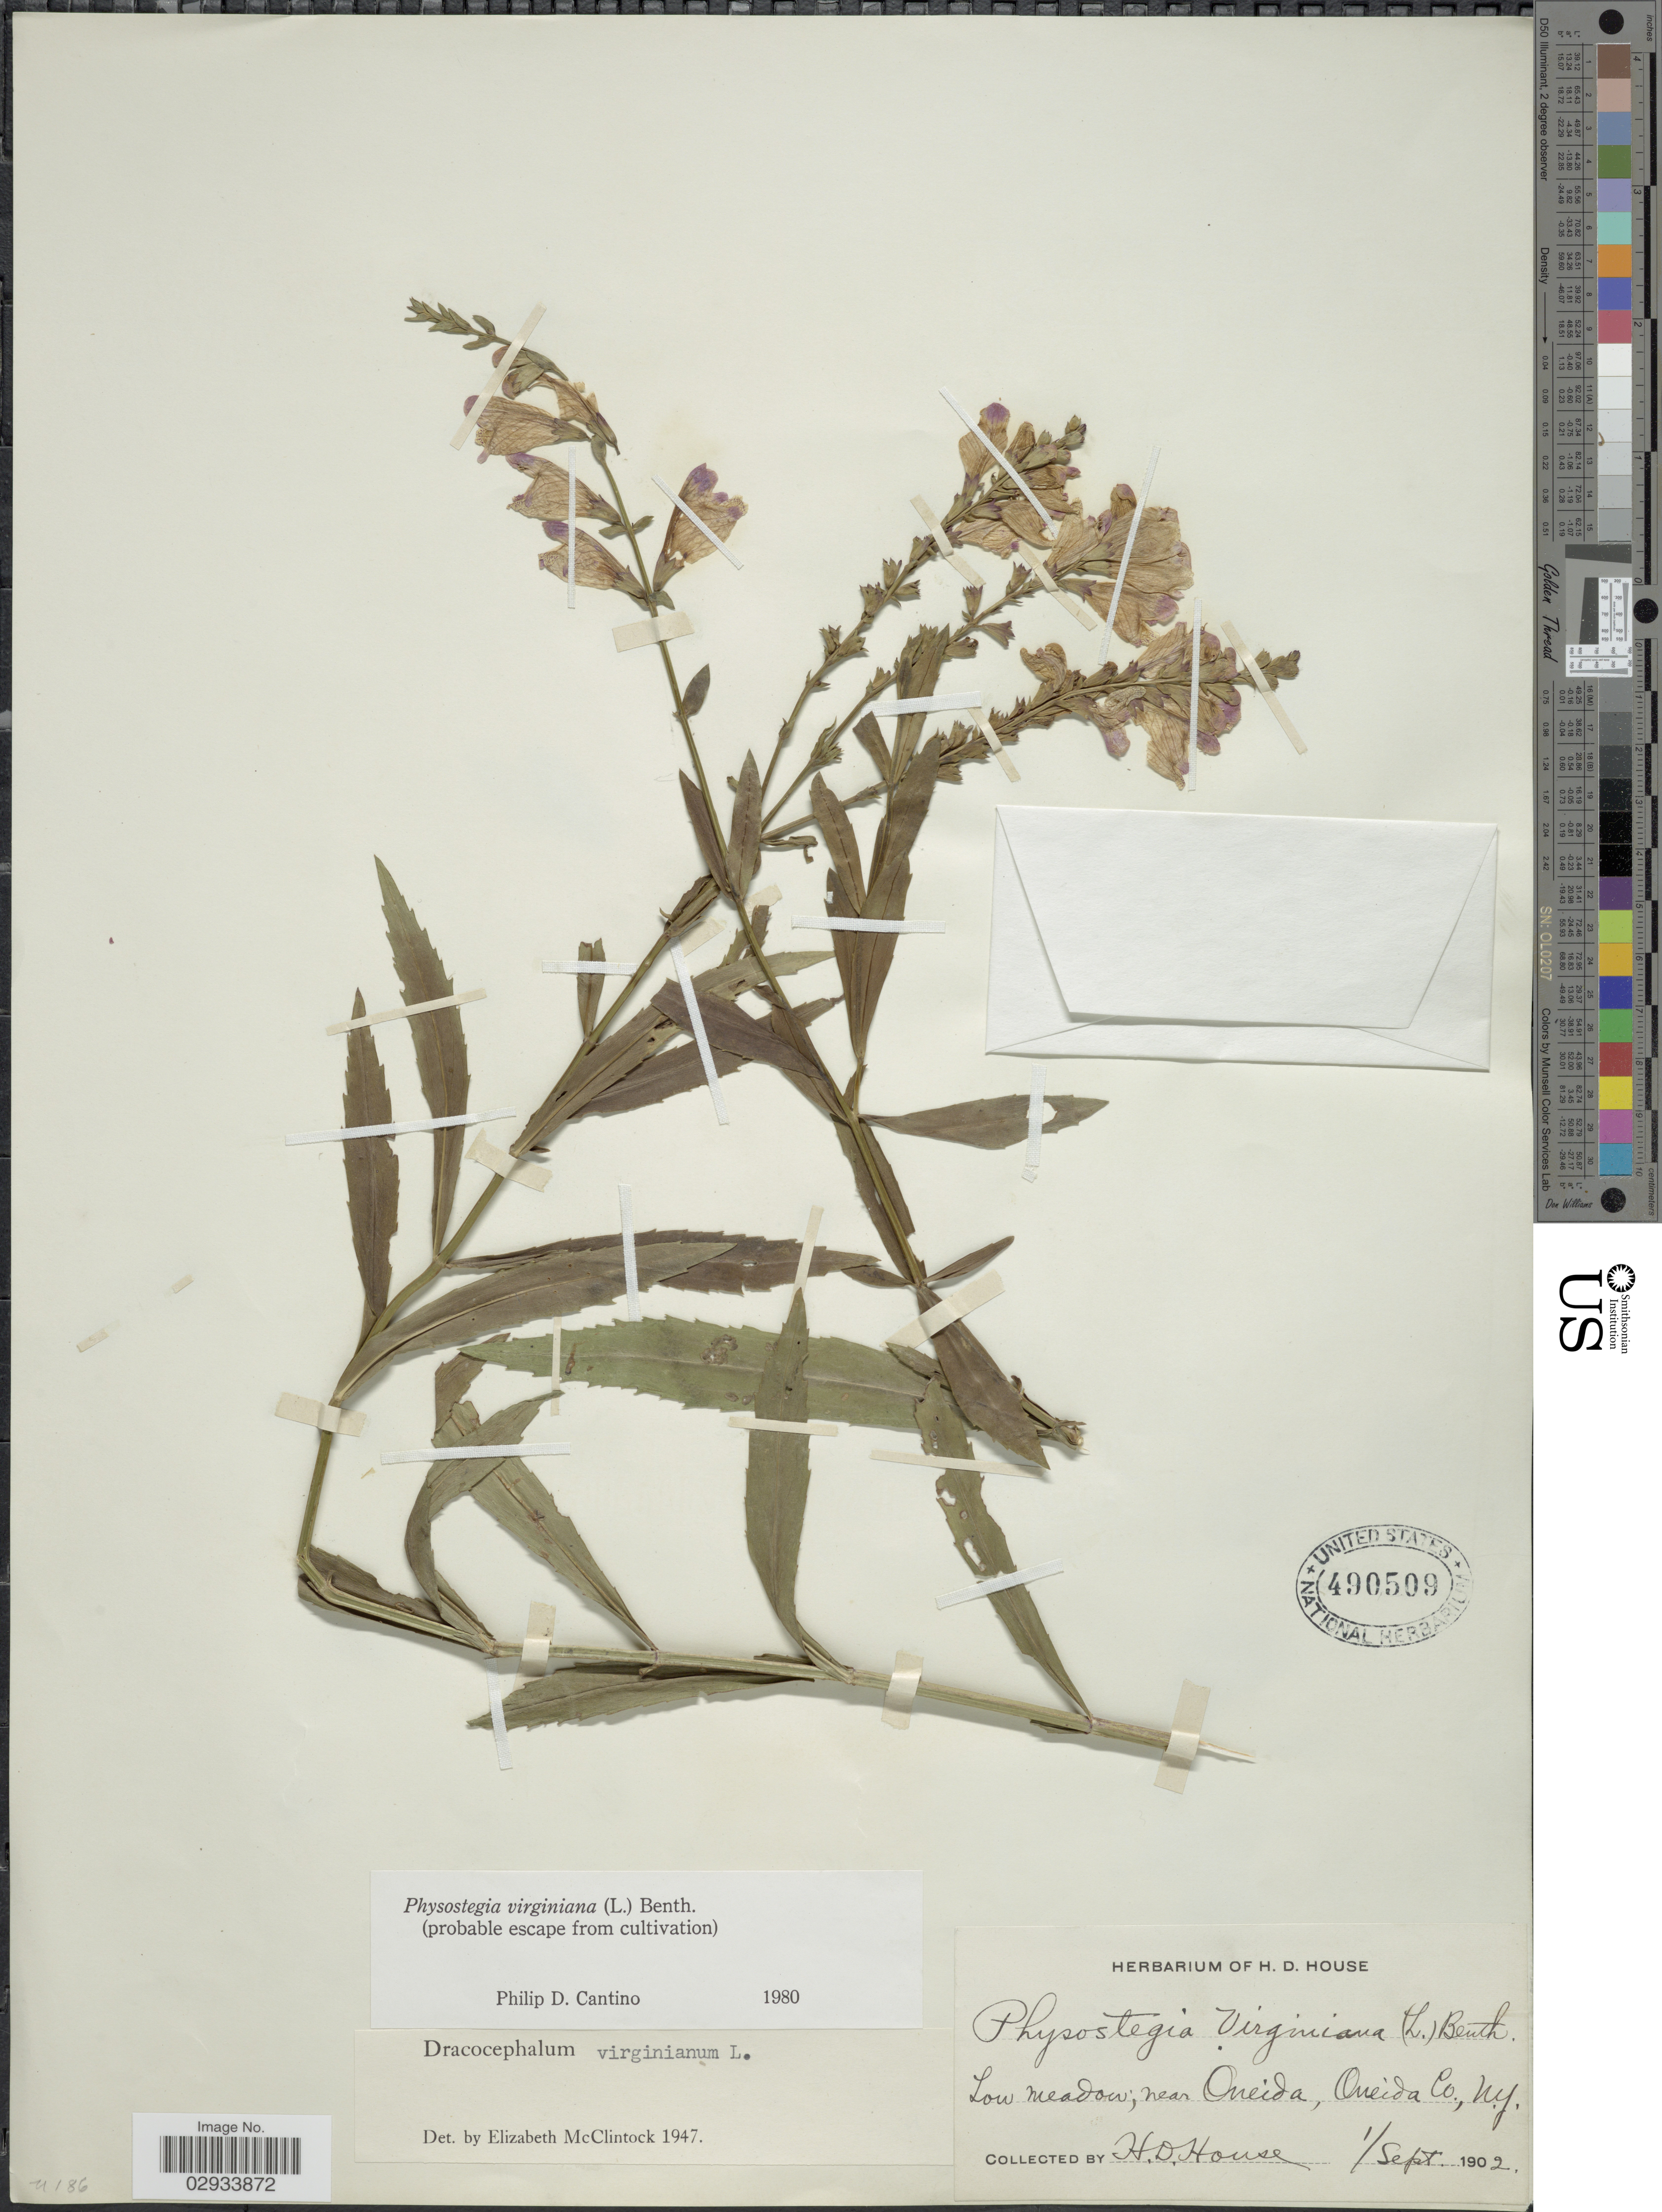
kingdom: Plantae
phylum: Tracheophyta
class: Magnoliopsida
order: Lamiales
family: Lamiaceae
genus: Physostegia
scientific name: Physostegia virginiana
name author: (L.) Benth.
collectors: H. D. House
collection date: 1902-09-01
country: United States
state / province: New York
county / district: Oneida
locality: Low meadow; near Oneida, Oneida Co., NY.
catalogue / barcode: US 490509